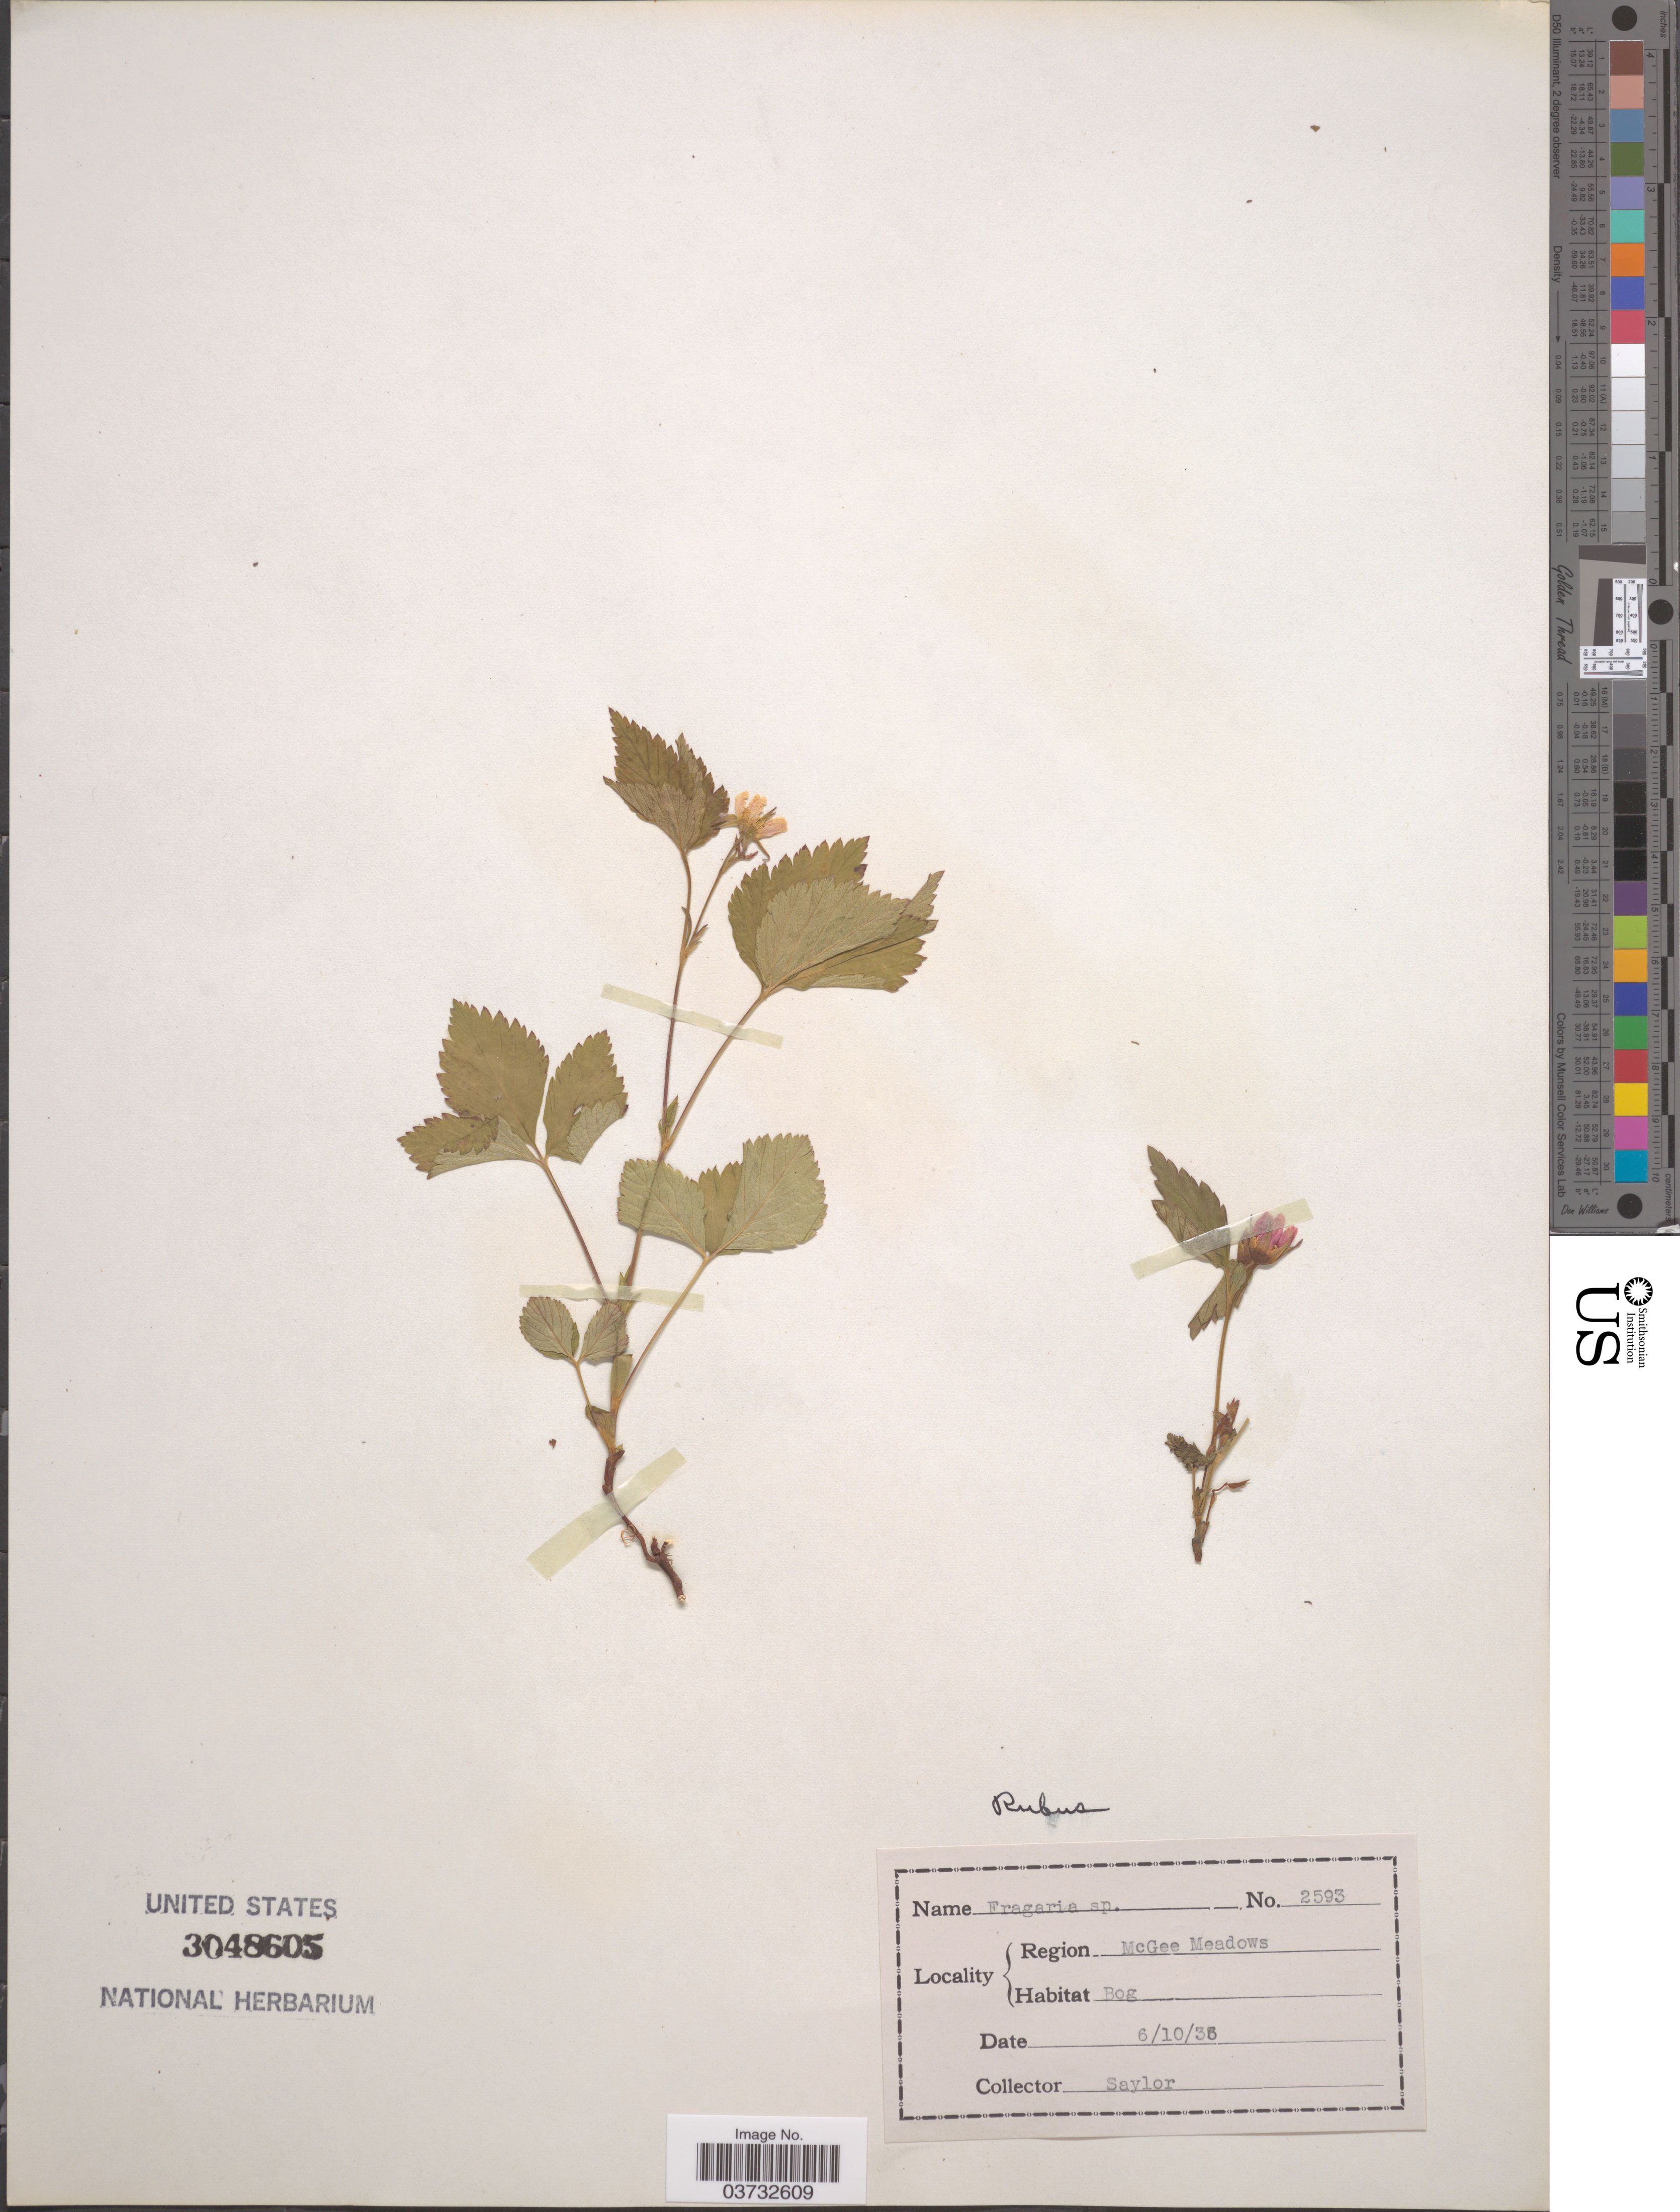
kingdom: Plantae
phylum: Tracheophyta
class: Magnoliopsida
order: Rosales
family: Rosaceae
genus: Rubus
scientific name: Rubus sp.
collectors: Saylor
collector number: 2593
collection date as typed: Transcribed d/m/y: 10/6/36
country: United States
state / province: California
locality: Region McGee Meadows.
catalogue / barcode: US 3048605